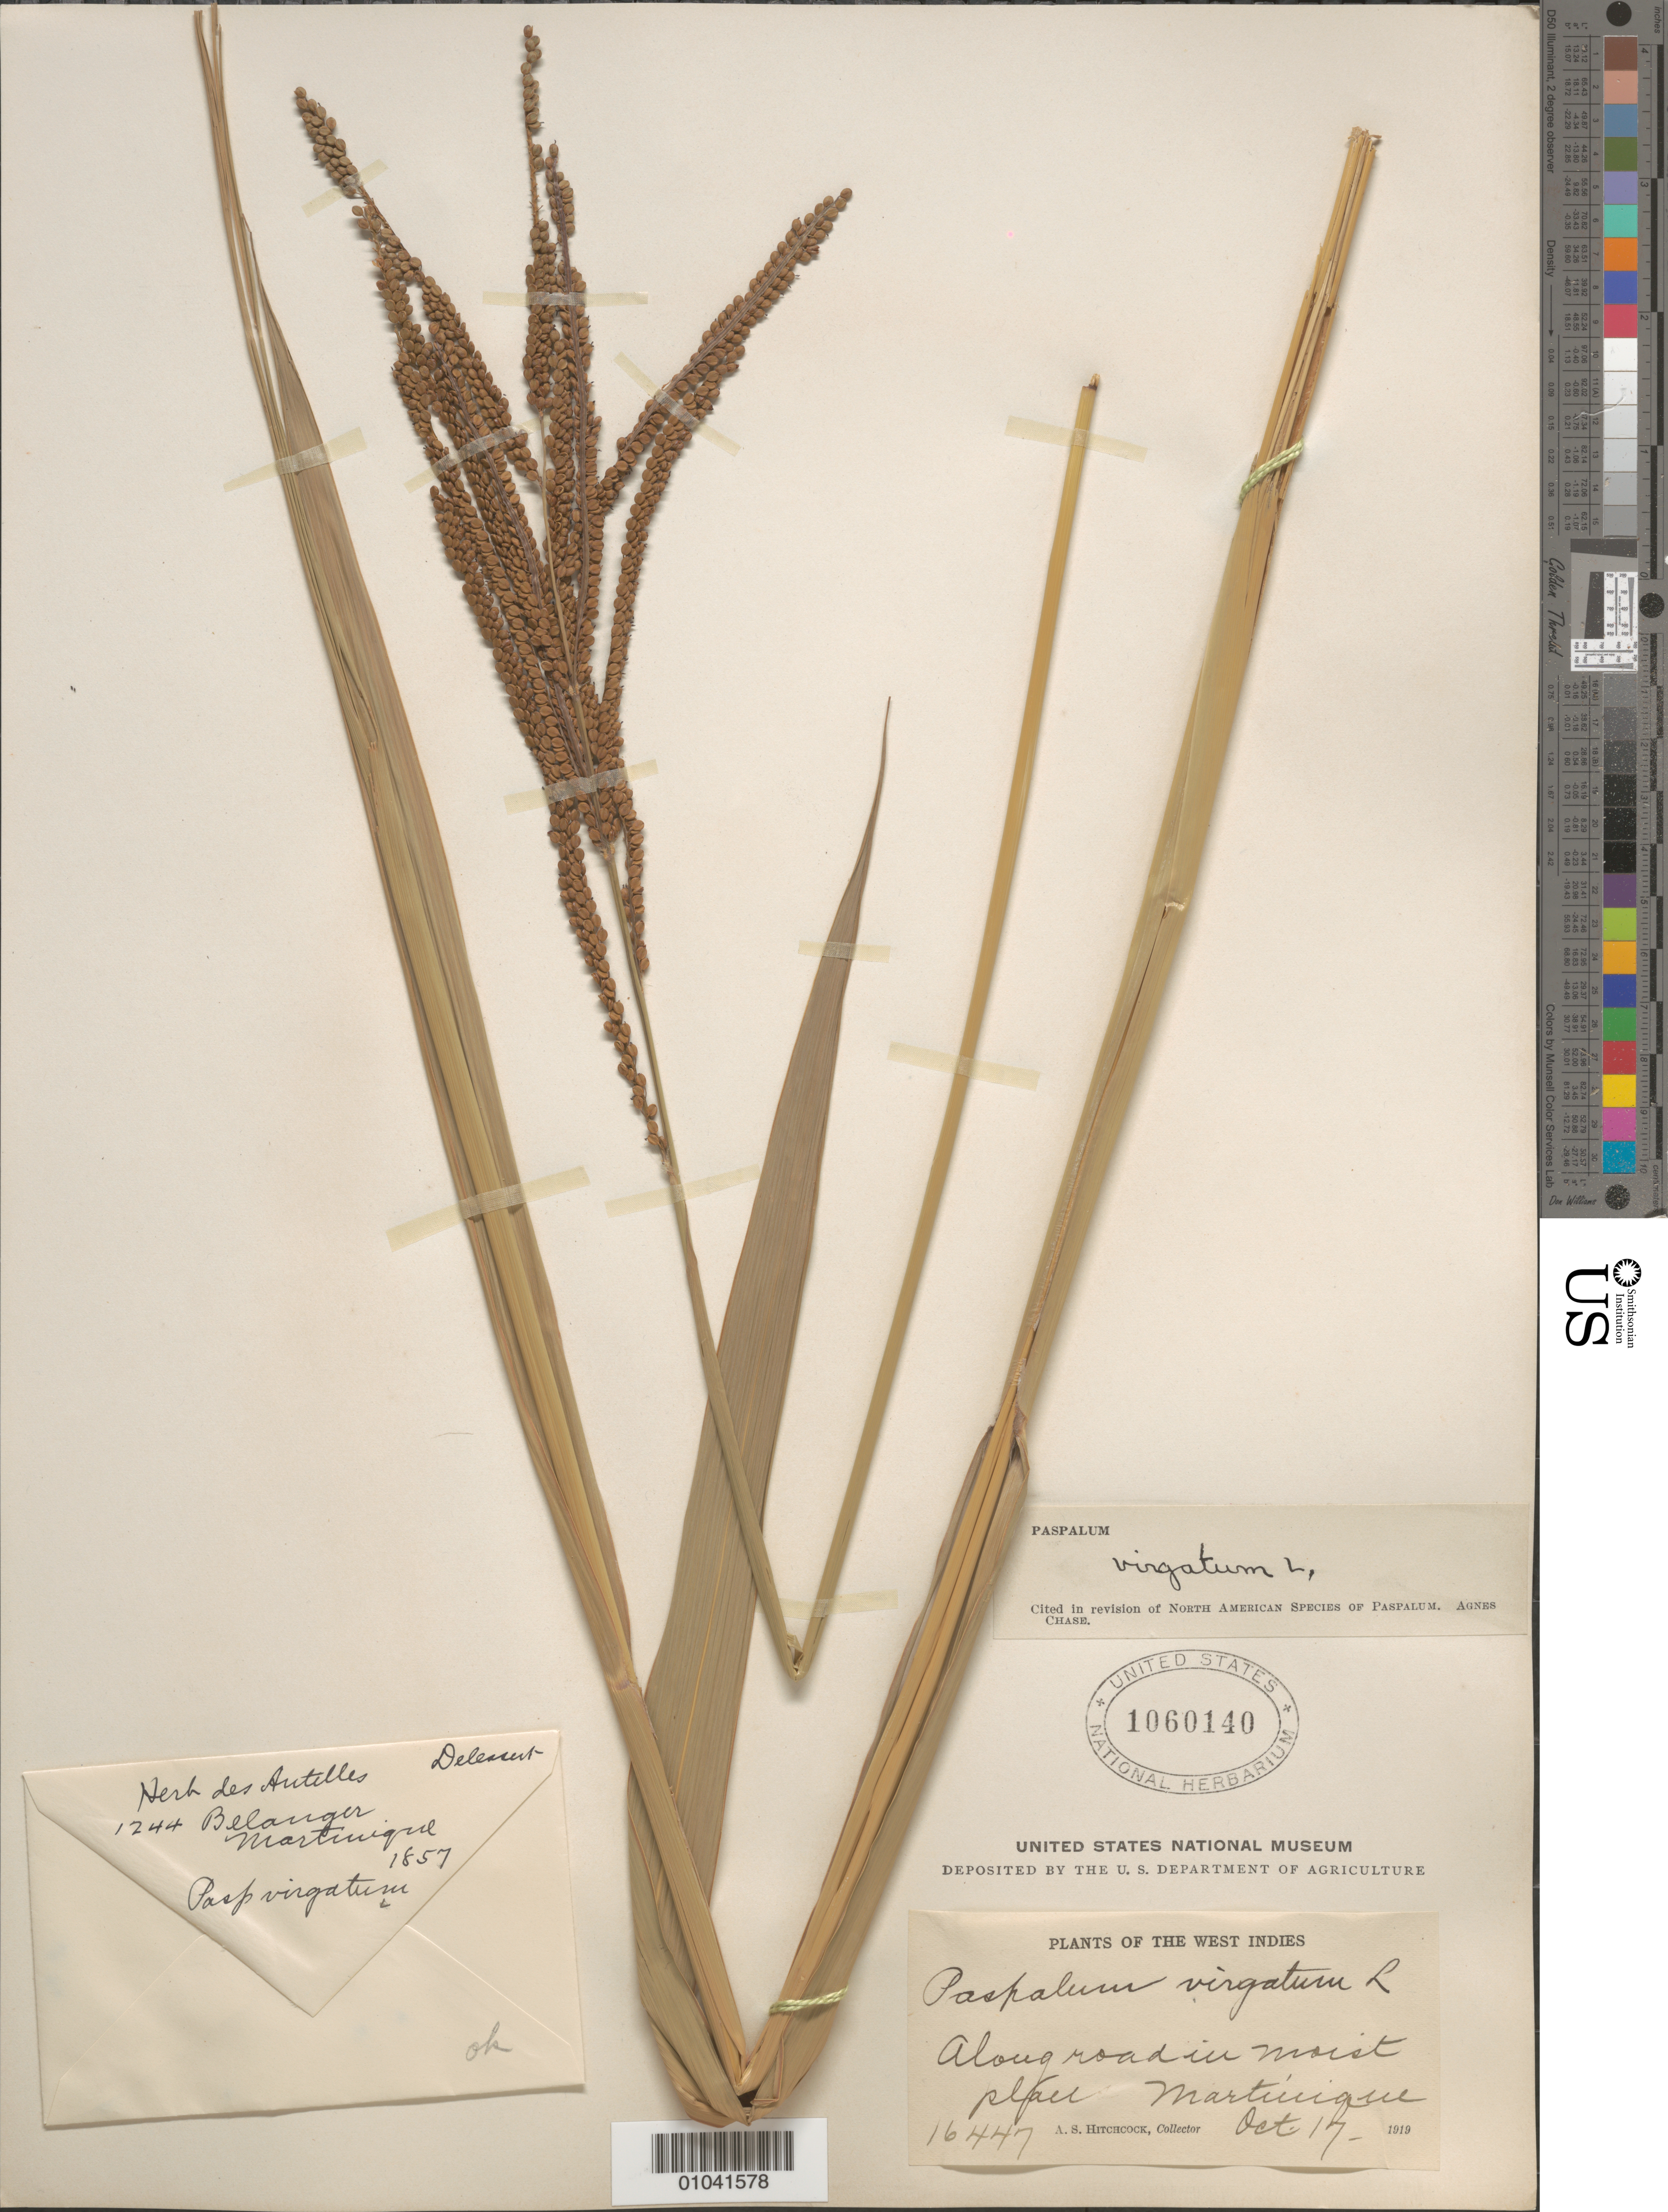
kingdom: Plantae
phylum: Tracheophyta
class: Liliopsida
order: Poales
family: Poaceae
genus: Paspalum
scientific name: Paspalum virgatum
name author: L.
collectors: A. S. Hitchcock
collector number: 16447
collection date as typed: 17 Oct 1919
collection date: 1919-10-17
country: Martinique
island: Martinique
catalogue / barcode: US 1060140